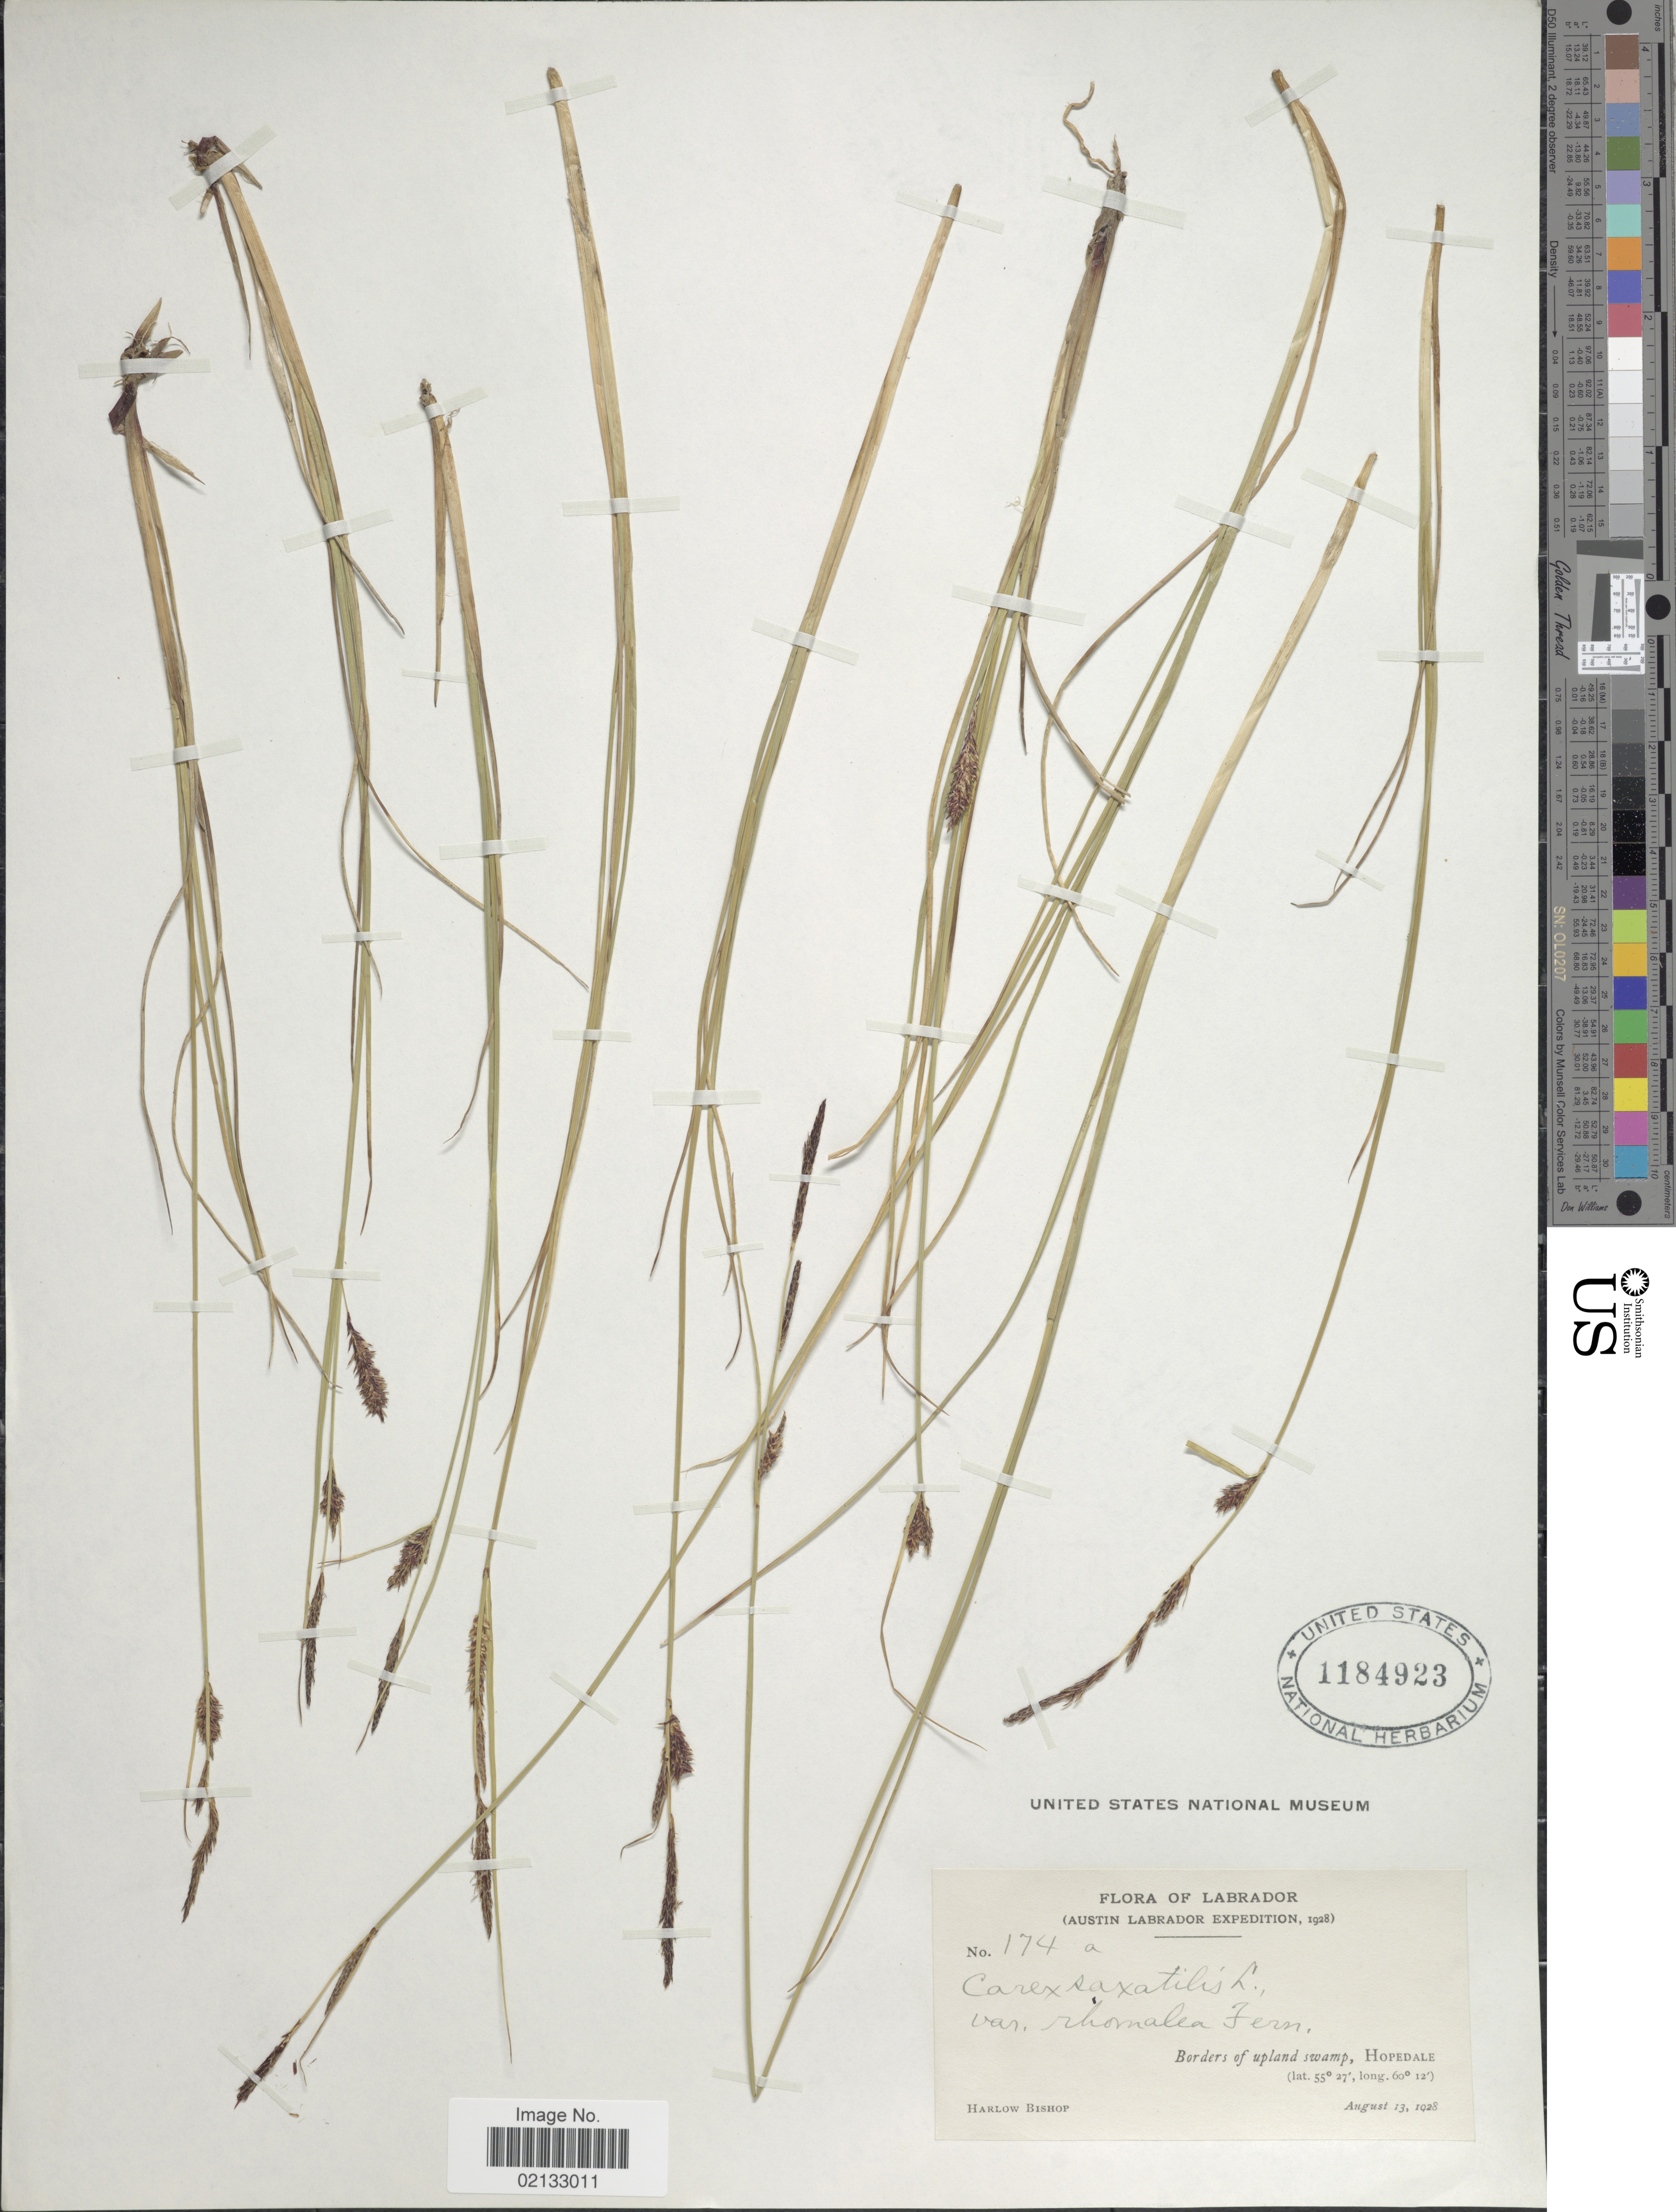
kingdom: Plantae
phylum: Tracheophyta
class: Liliopsida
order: Poales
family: Cyperaceae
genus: Carex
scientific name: Carex saxatilis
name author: L.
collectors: H. Bishop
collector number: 174a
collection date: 1928-08-13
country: Canada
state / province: Newfoundland and Labrador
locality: Labrador. Borders of upland swamp, Hopedale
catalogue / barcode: US 1184923